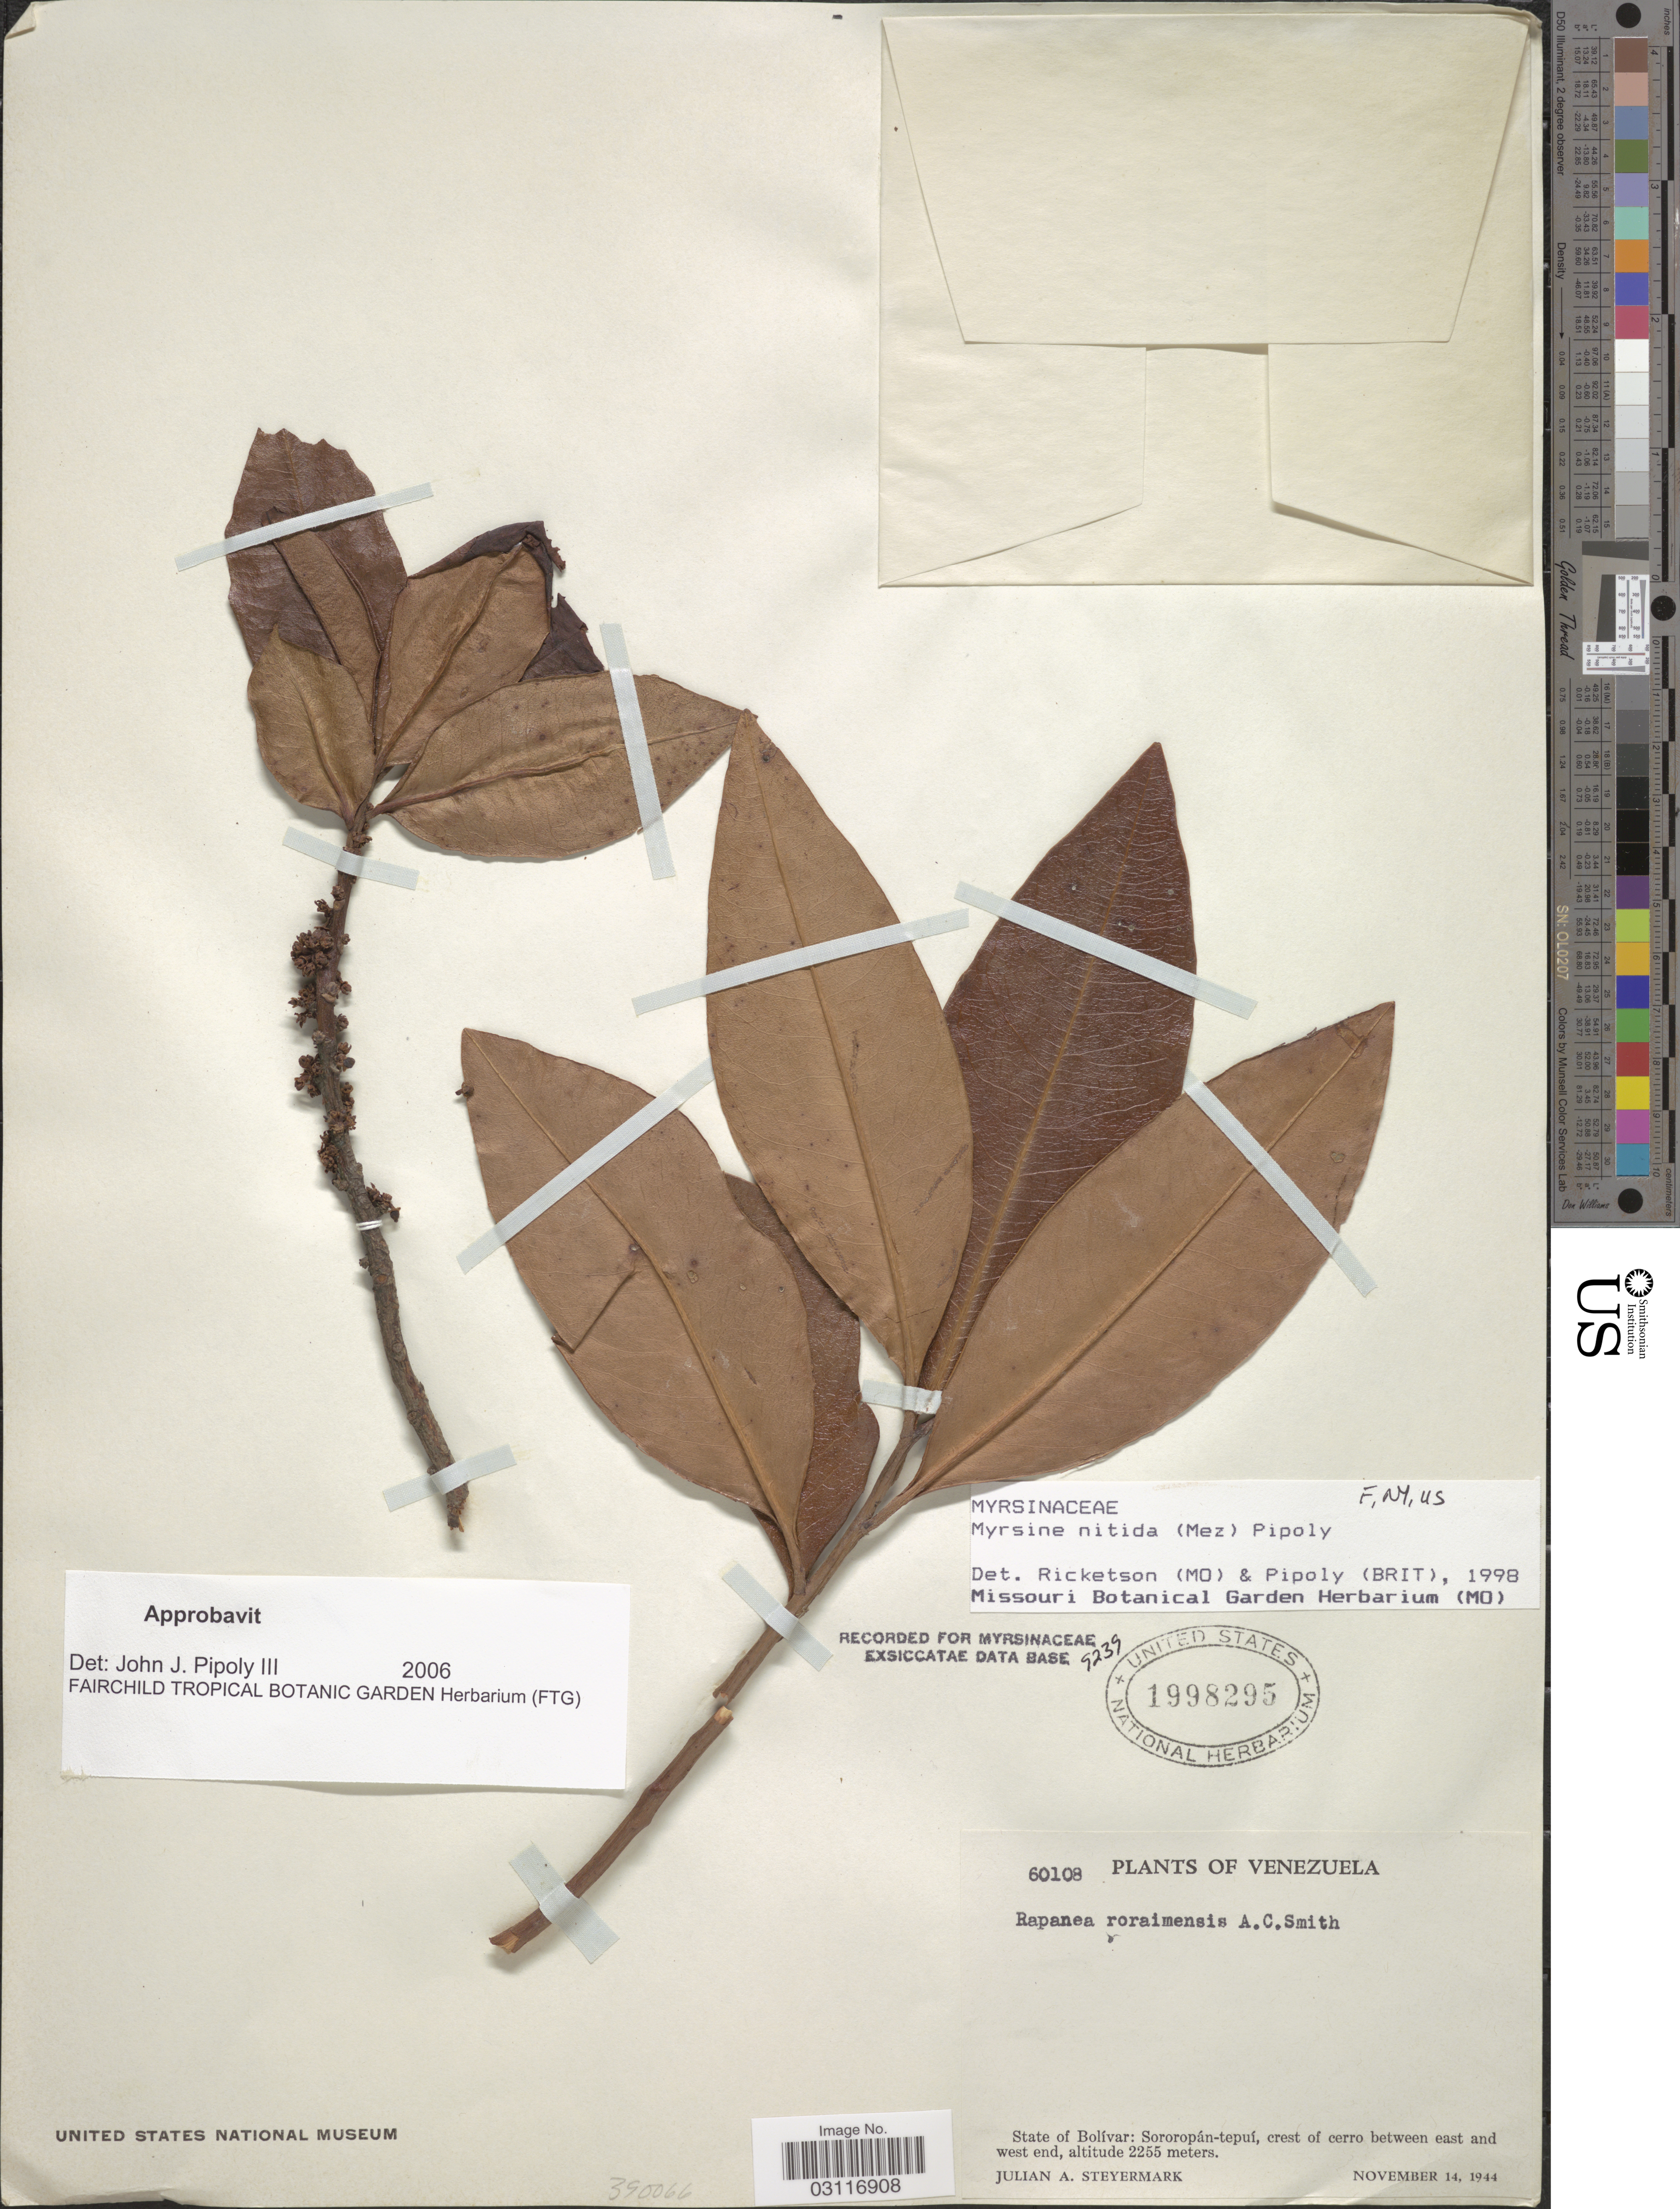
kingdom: Plantae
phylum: Tracheophyta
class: Magnoliopsida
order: Ericales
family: Primulaceae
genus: Myrsine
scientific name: Myrsine nitida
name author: (Mez) Pipoly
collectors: J. Steyermark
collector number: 60108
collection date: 1944-11-14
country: Venezuela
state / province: Bolivar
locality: Sororopán-tepuí, crest of cerro between east and west end.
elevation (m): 2255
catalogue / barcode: US 1998295